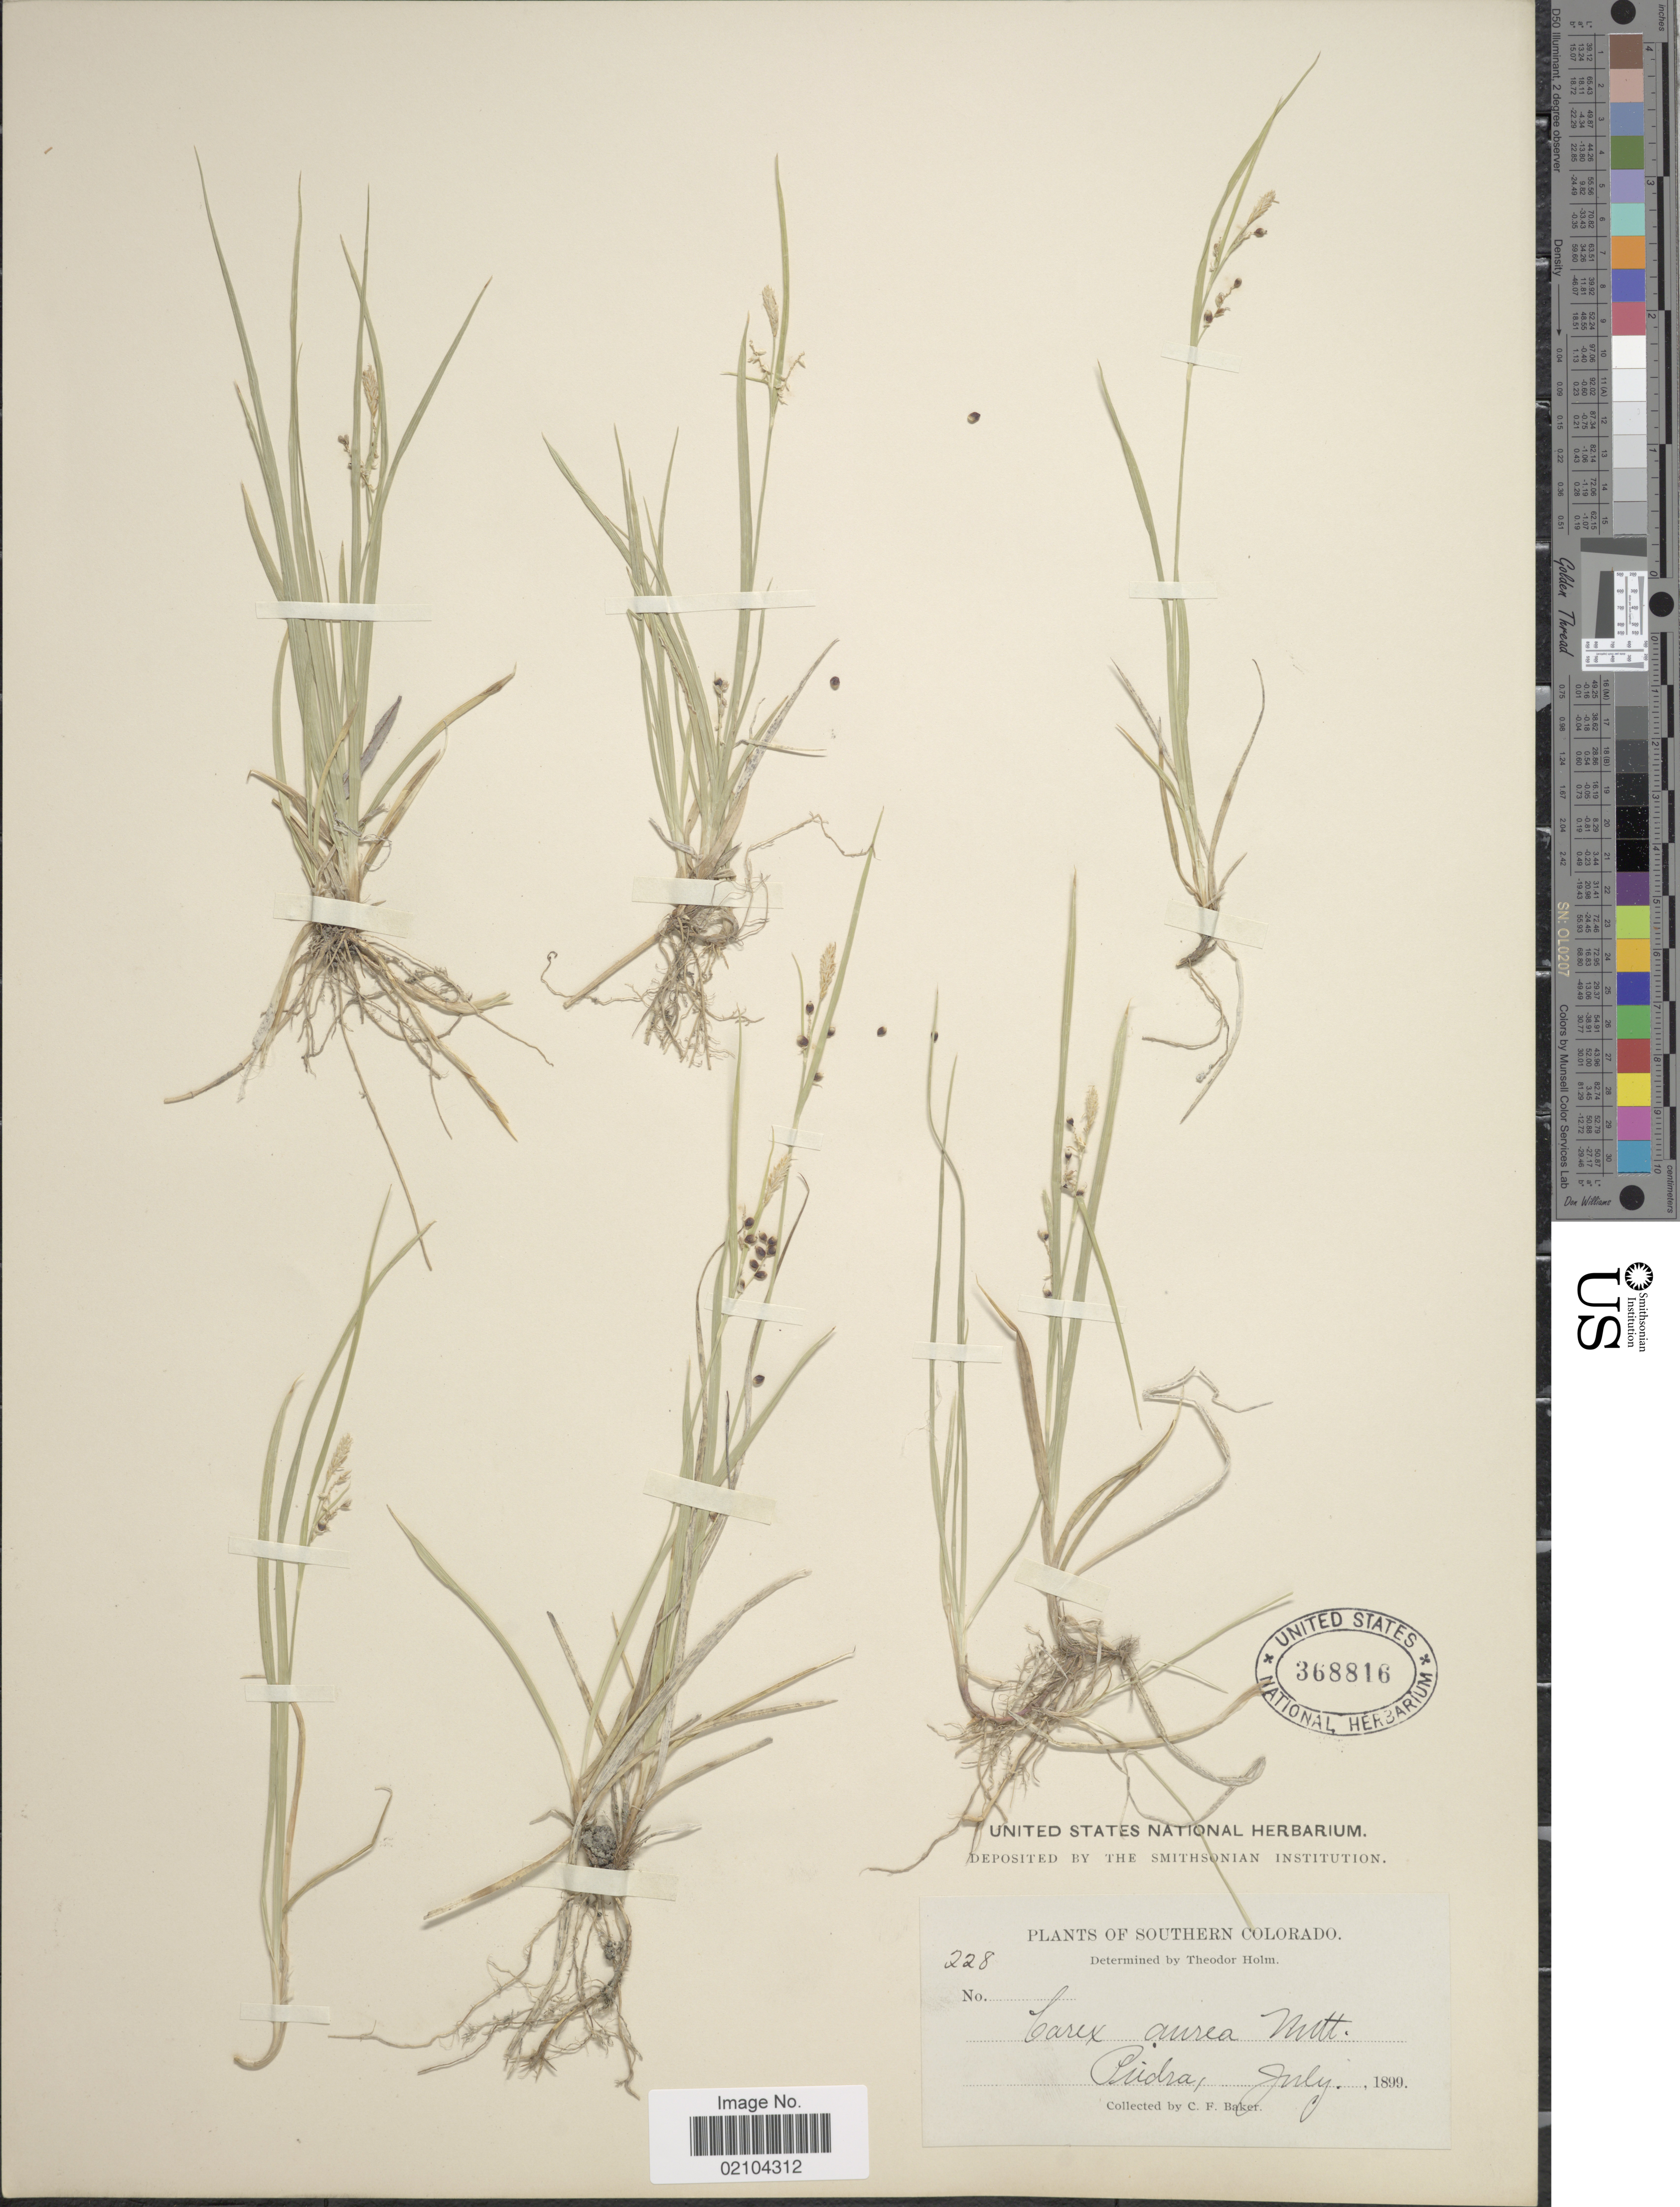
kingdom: Plantae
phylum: Tracheophyta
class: Liliopsida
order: Poales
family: Cyperaceae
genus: Carex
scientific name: Carex aurea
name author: Nutt.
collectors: C. F. Baker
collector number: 228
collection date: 1899-07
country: United States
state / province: Colorado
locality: Southern Colorado. Piedra.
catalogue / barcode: US 368816